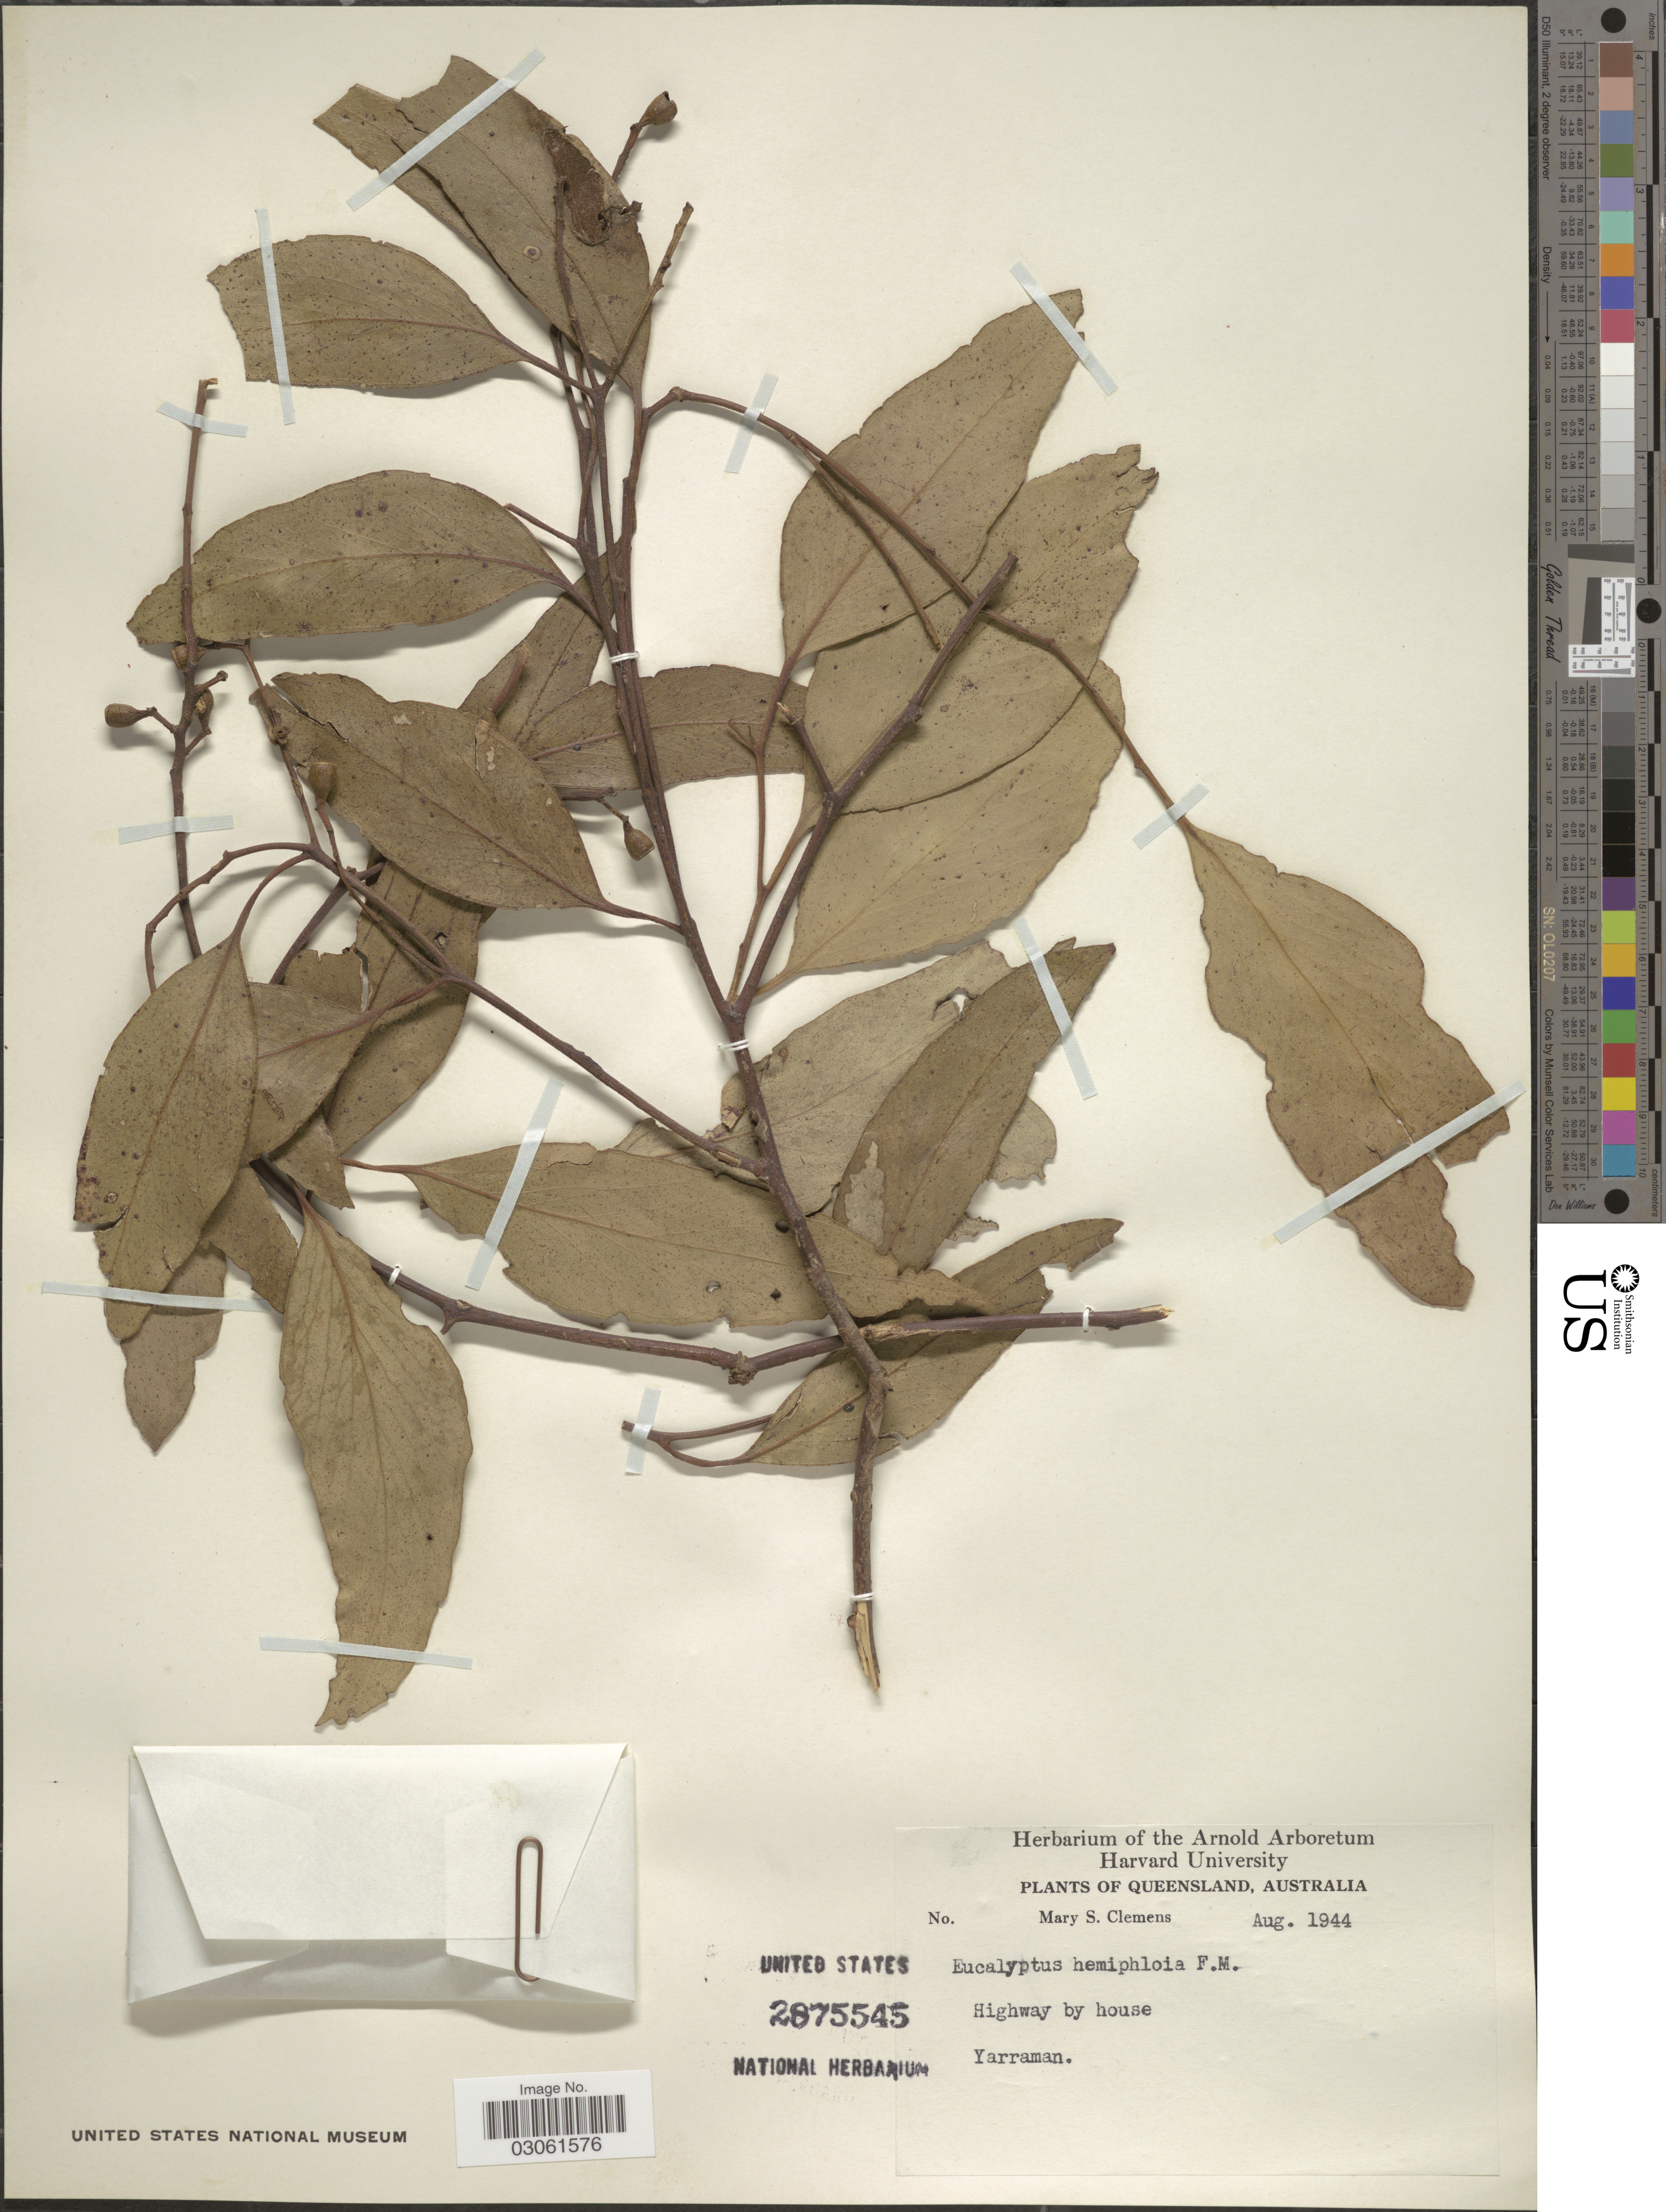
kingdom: Plantae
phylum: Tracheophyta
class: Magnoliopsida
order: Myrtales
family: Myrtaceae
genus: Eucalyptus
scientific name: Eucalyptus moluccana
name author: Roxb.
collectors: M. S. Clemens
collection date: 1944-08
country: Australia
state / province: Queensland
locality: Highway by house Yarraman.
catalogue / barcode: US 2875545